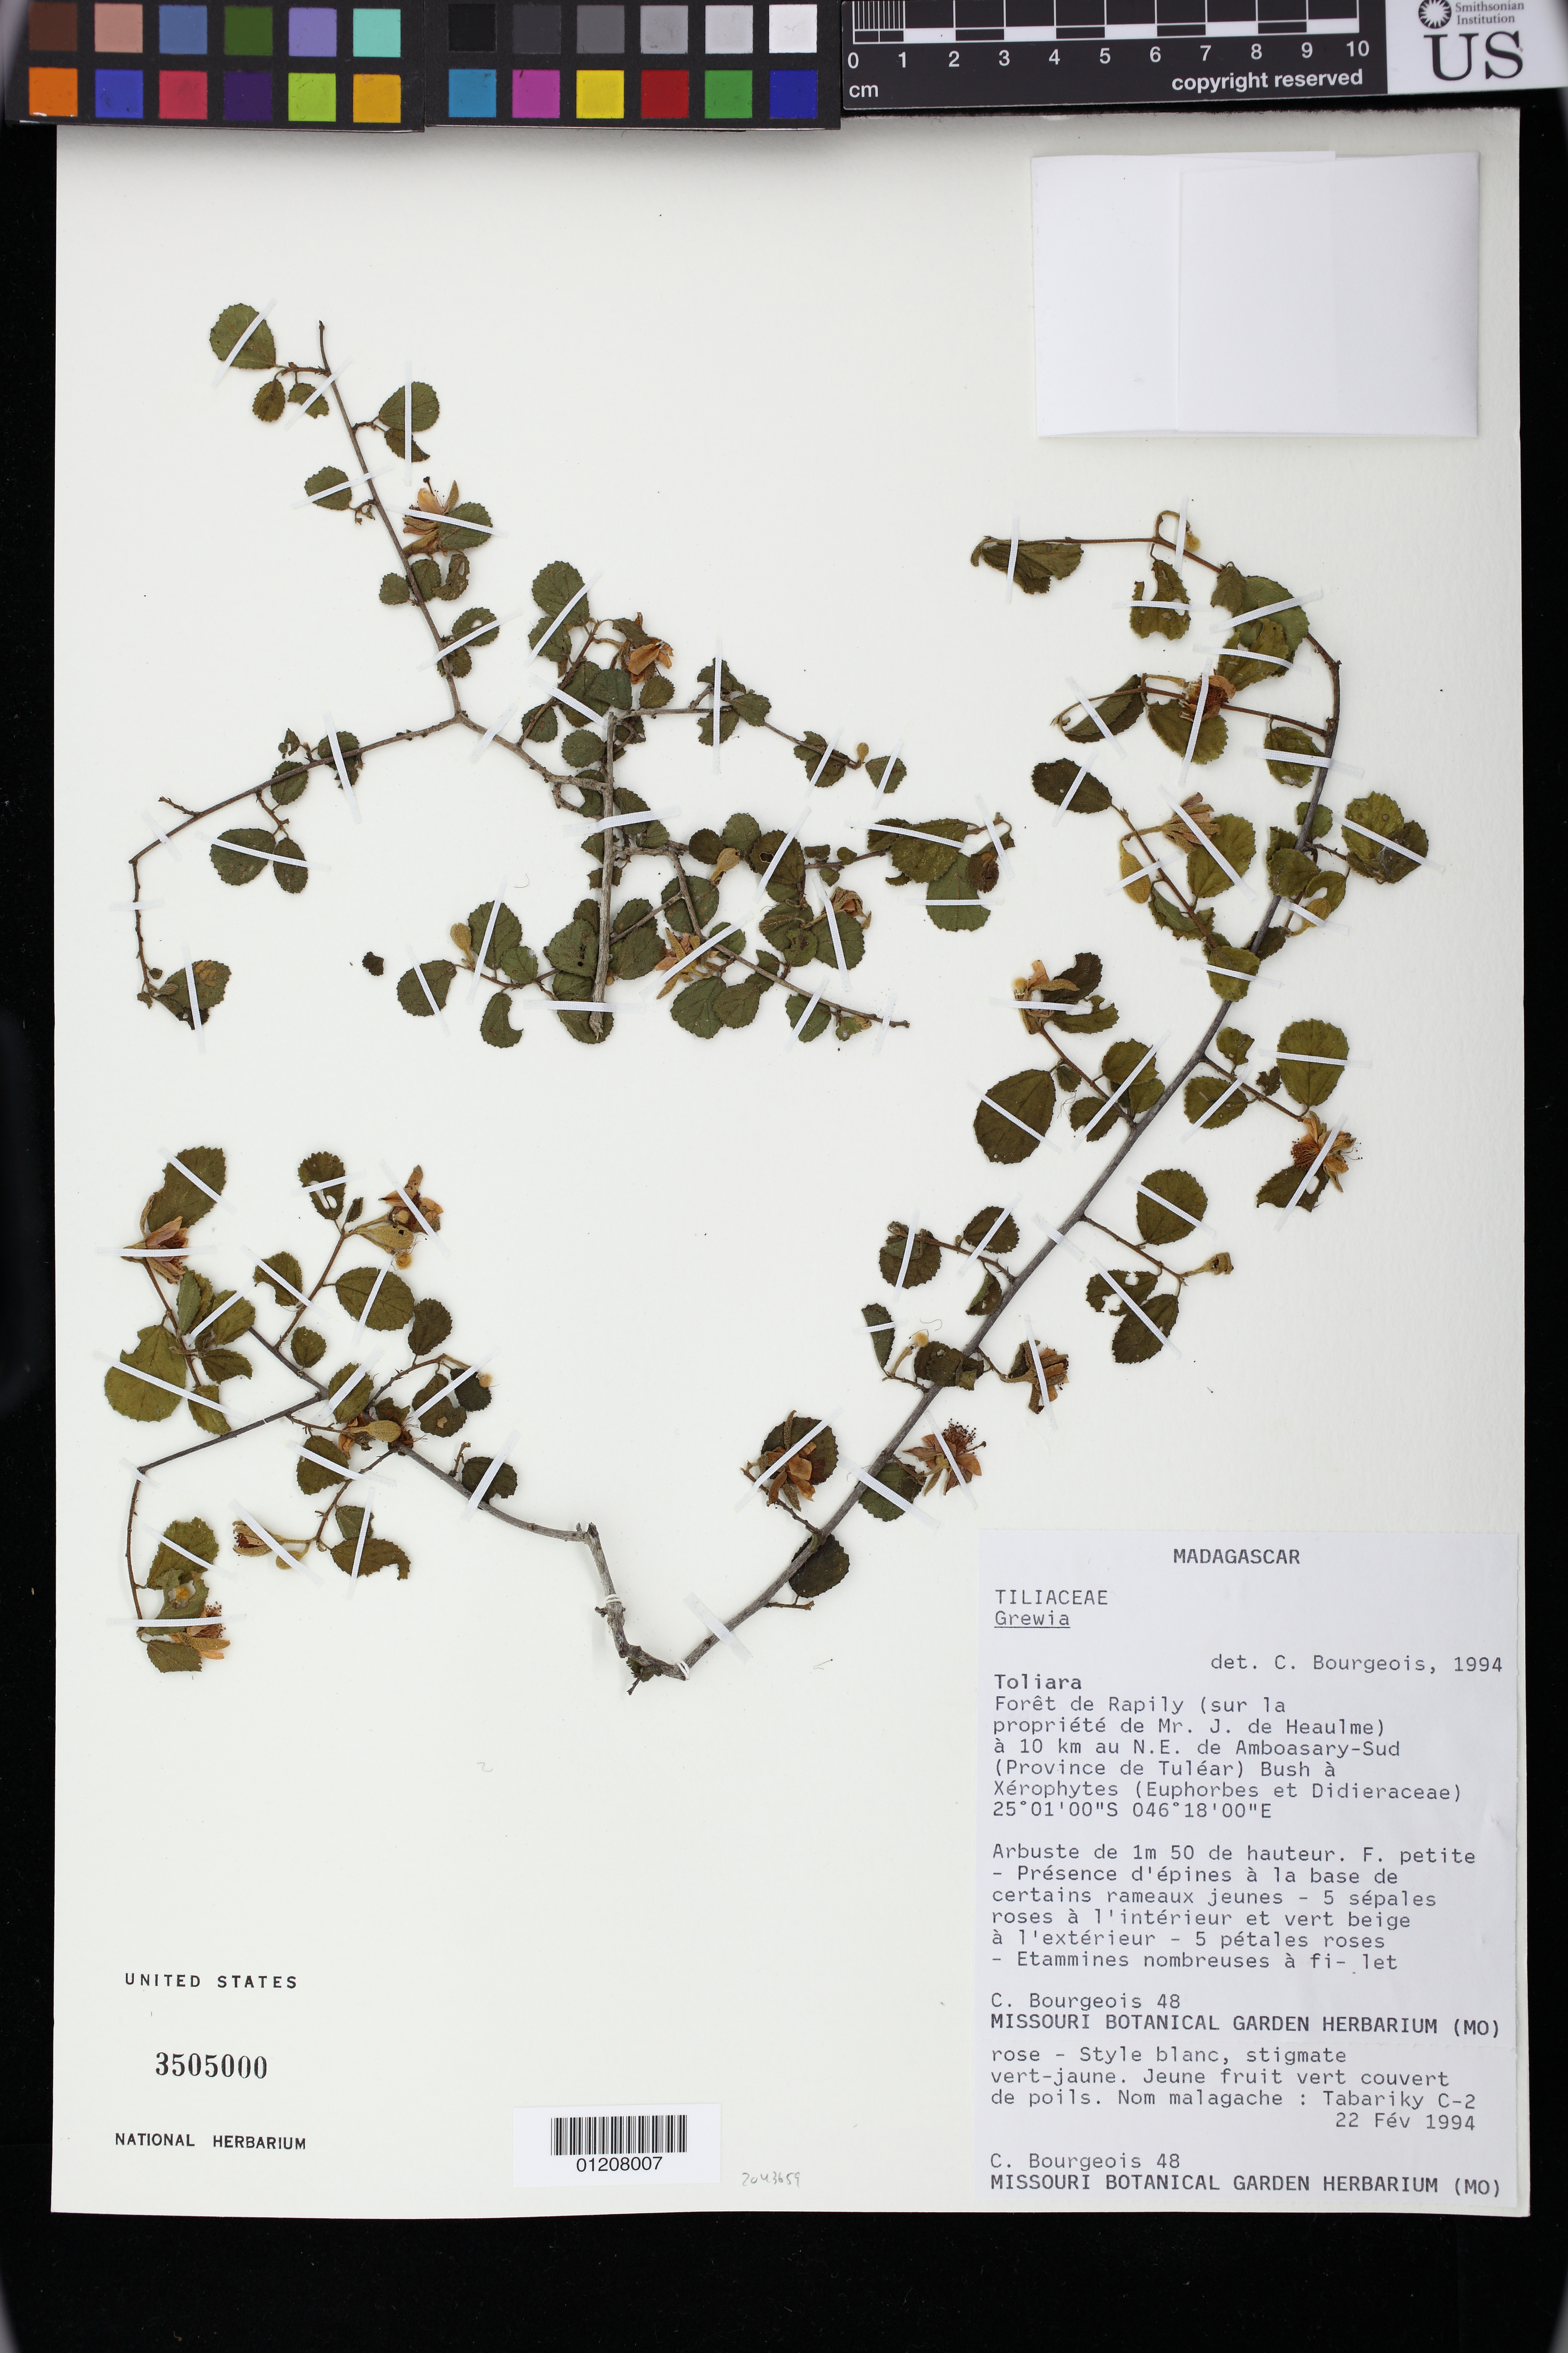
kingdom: Plantae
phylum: Tracheophyta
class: Magnoliopsida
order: Malvales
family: Malvaceae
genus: Grewia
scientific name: Grewia microcyclea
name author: (Burret) Capuron & Mabb.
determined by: Jourdain-Fievet, L.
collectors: C. Bourgeois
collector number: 48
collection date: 1994-02-22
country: Madagascar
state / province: Anosy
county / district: Amboasary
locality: Toliara: Foret de Rapily (sur la propriete de Mr. J. de Heaulme) a 10 km au N.E. de Amboasary-Sud (Province de Tulear).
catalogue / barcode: US 3505000